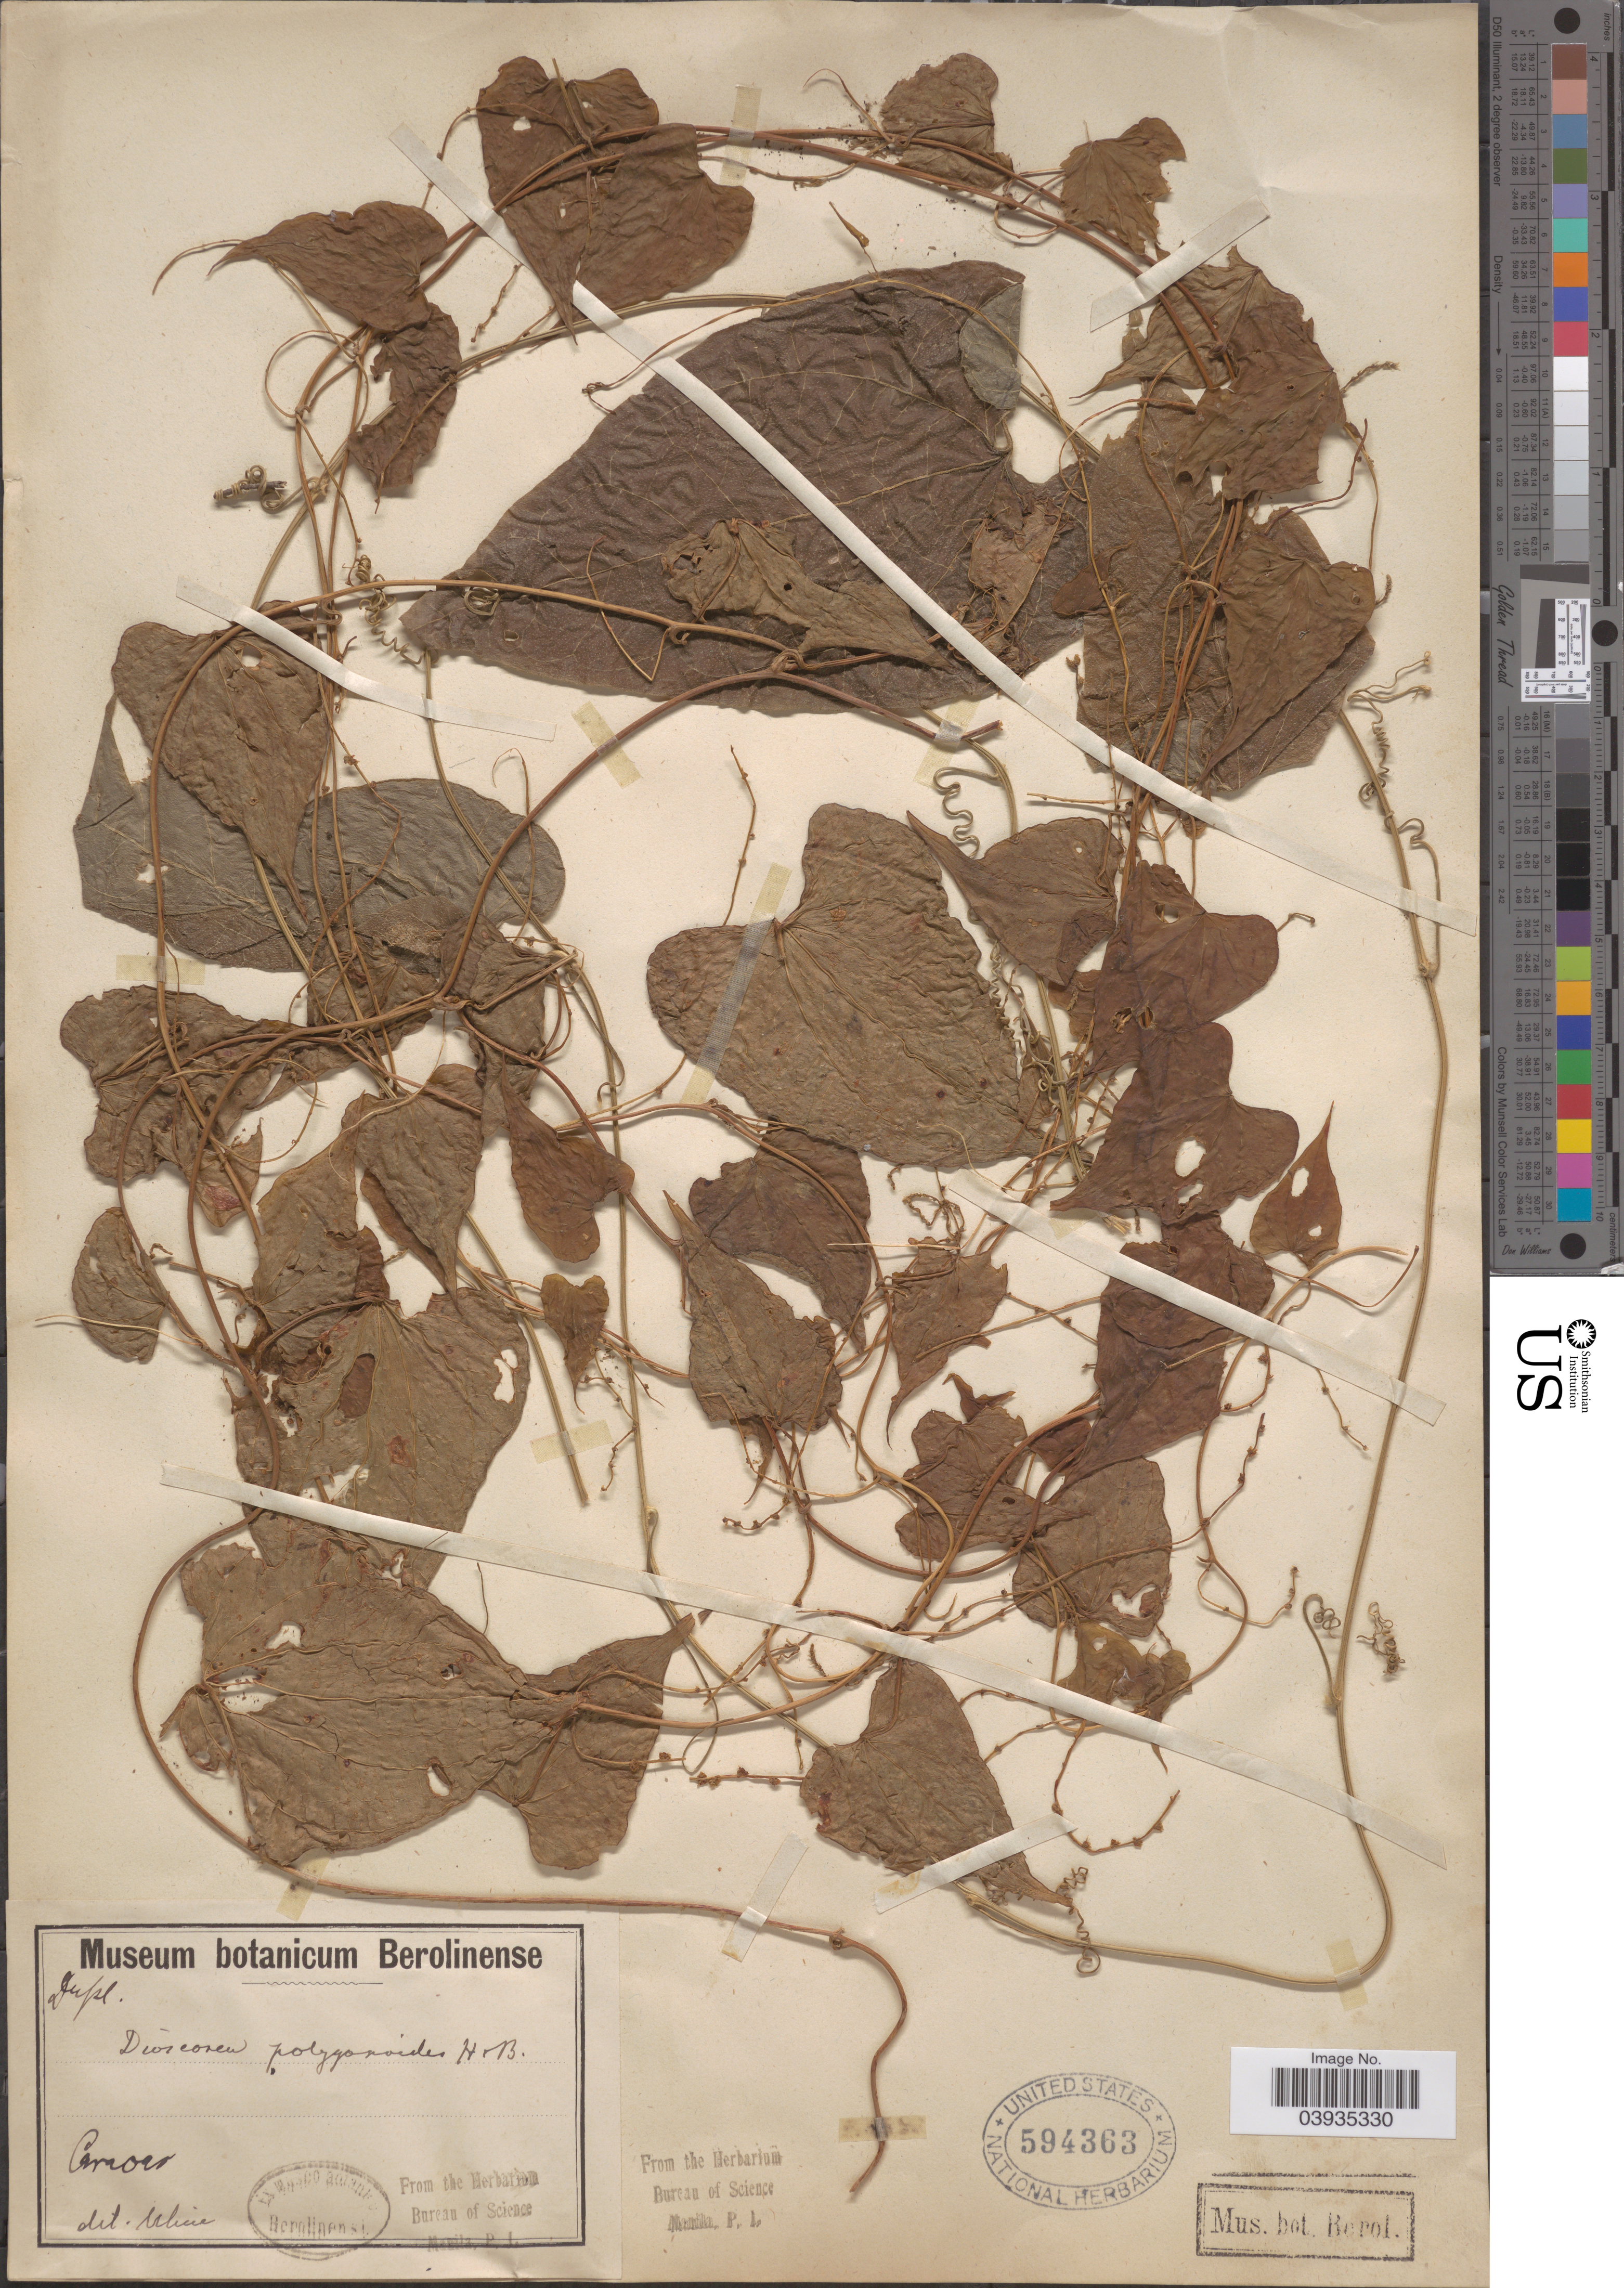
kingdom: Plantae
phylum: Tracheophyta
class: Liliopsida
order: Dioscoreales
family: Dioscoreaceae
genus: Dioscorea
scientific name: Dioscorea polygonoides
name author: Humb. & Bonpl. ex Willd.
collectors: ex herb. Bureau of Science Manila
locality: Camoqo [interpreted].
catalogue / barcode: US 594363